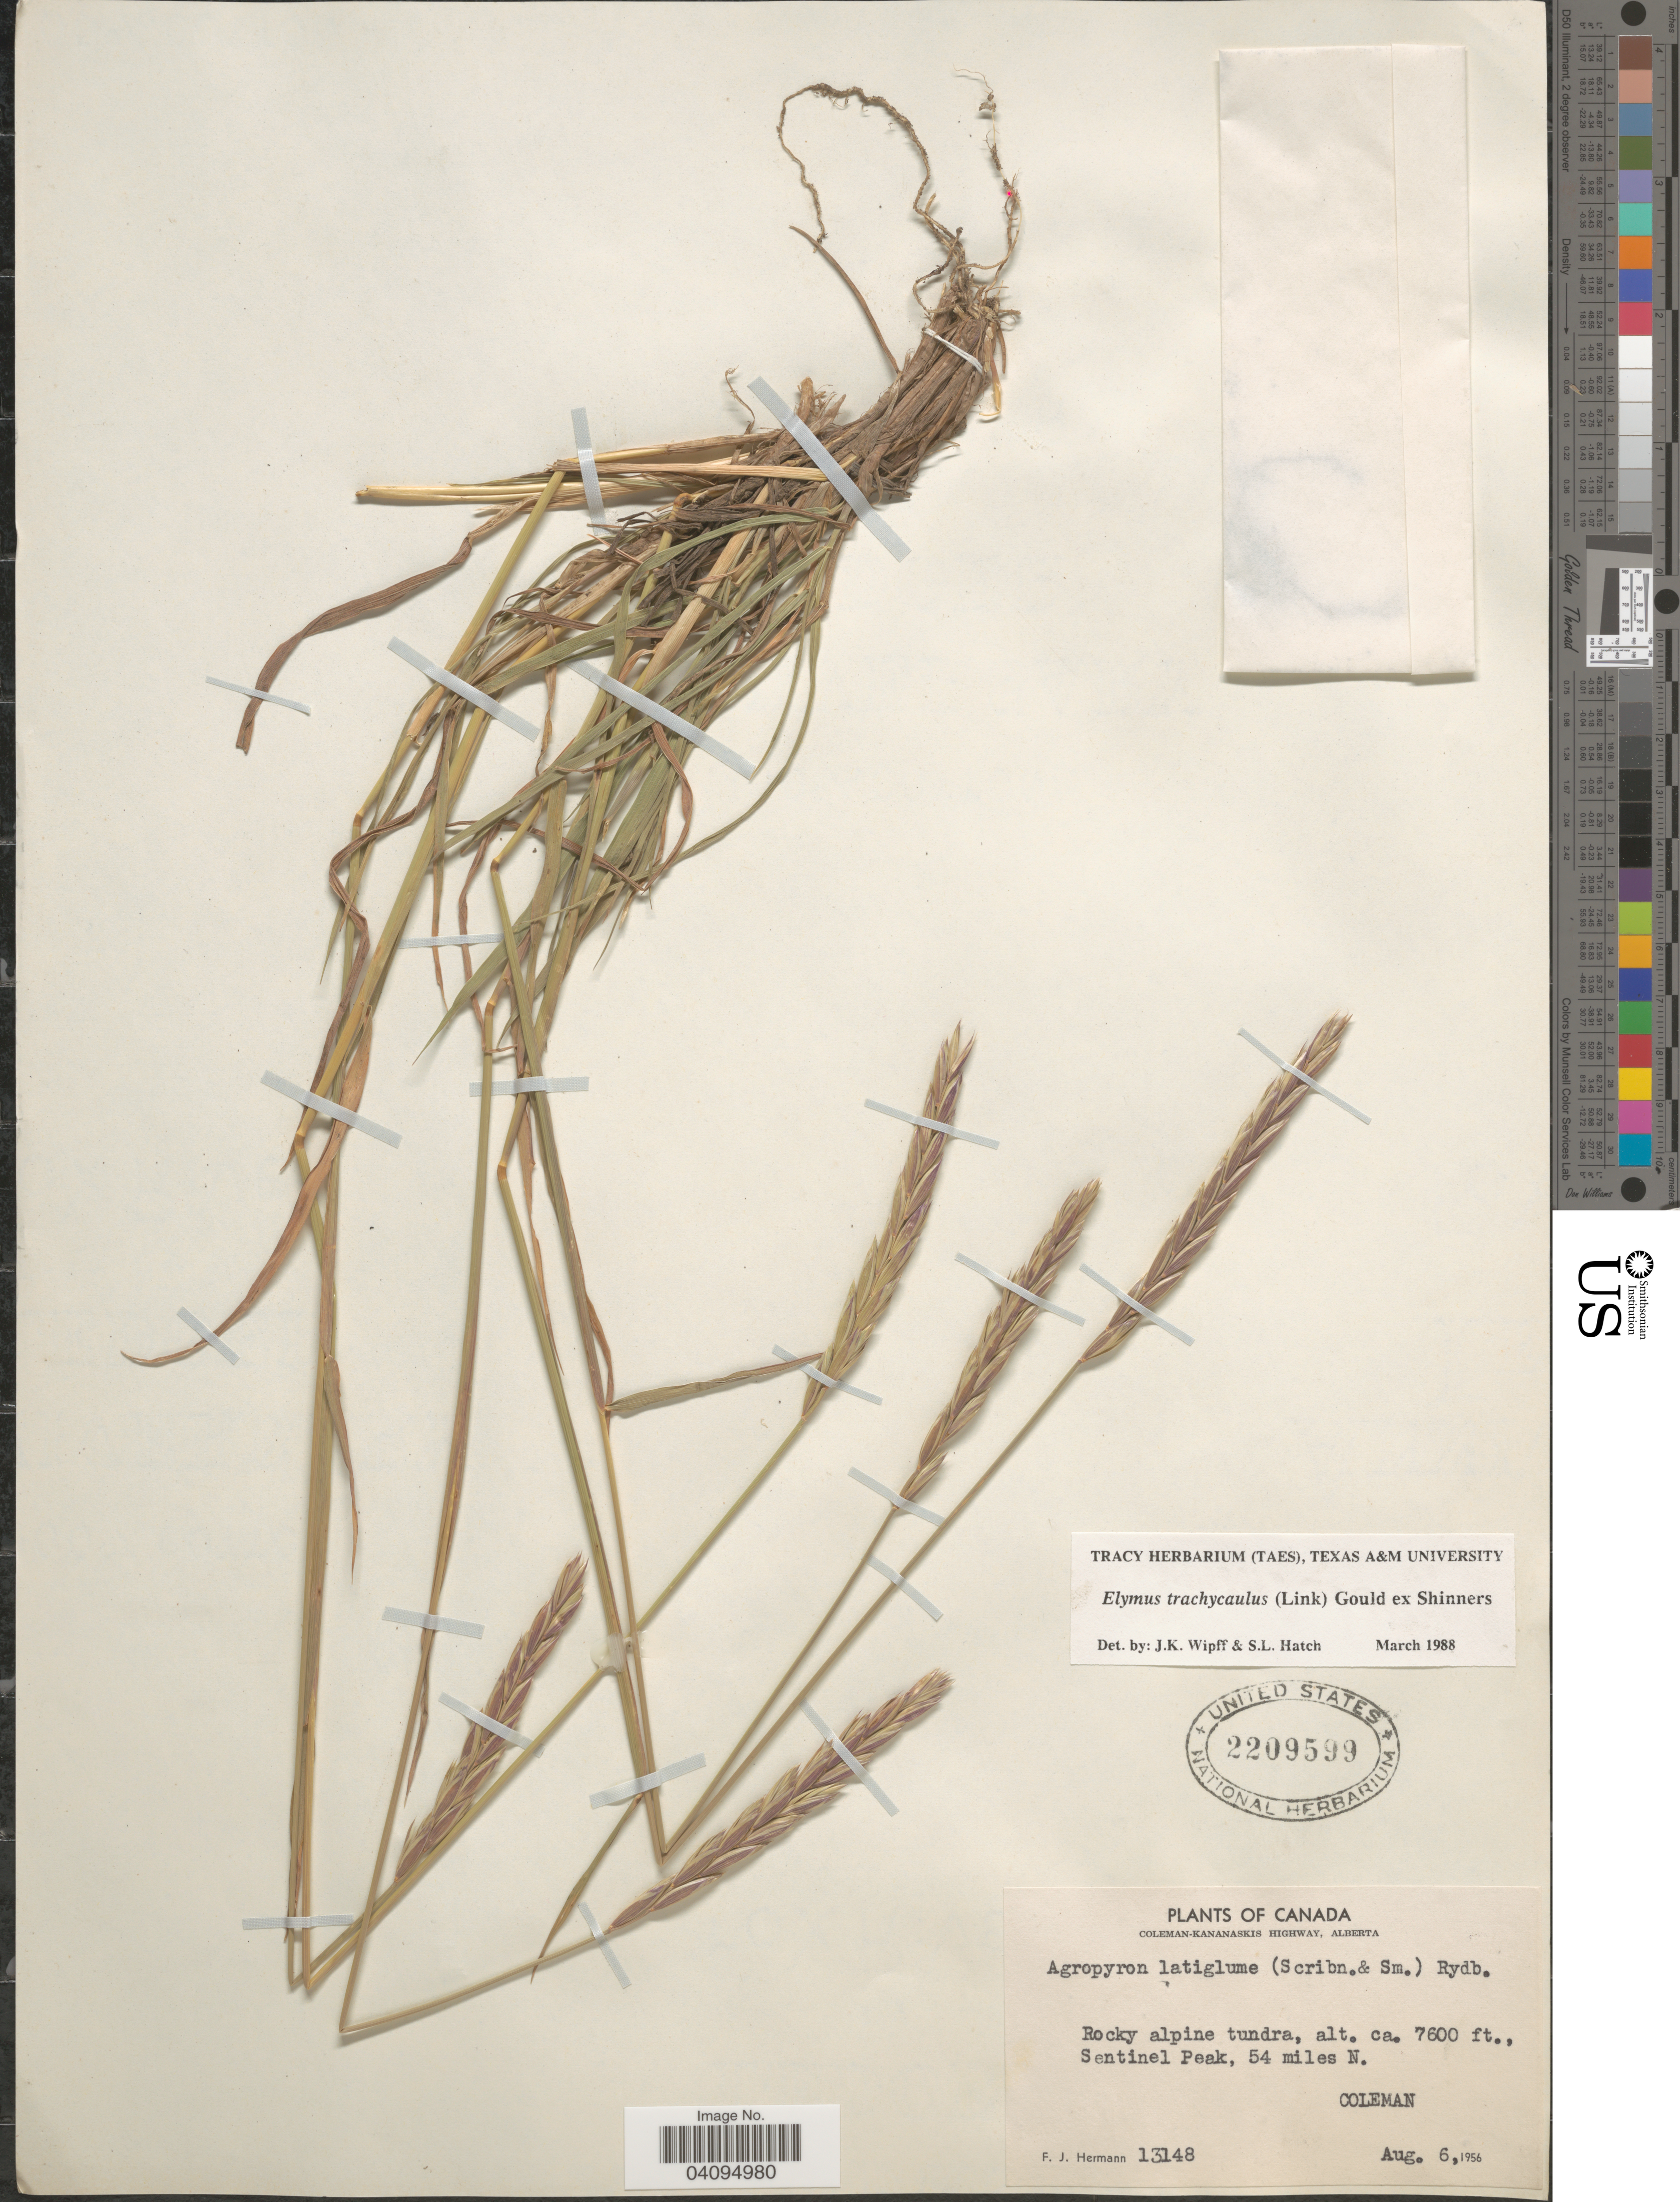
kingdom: Plantae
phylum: Tracheophyta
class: Liliopsida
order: Poales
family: Poaceae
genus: Elymus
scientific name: Elymus trachycaulus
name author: (Link) Gould ex Shinners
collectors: F. J. Hermann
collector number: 13148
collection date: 1956-08-06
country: Canada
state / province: Alberta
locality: Coleman-Kananaskis Highway. Sentinel Peak, 54 miles N. Coleman.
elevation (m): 2316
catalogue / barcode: US 2209599